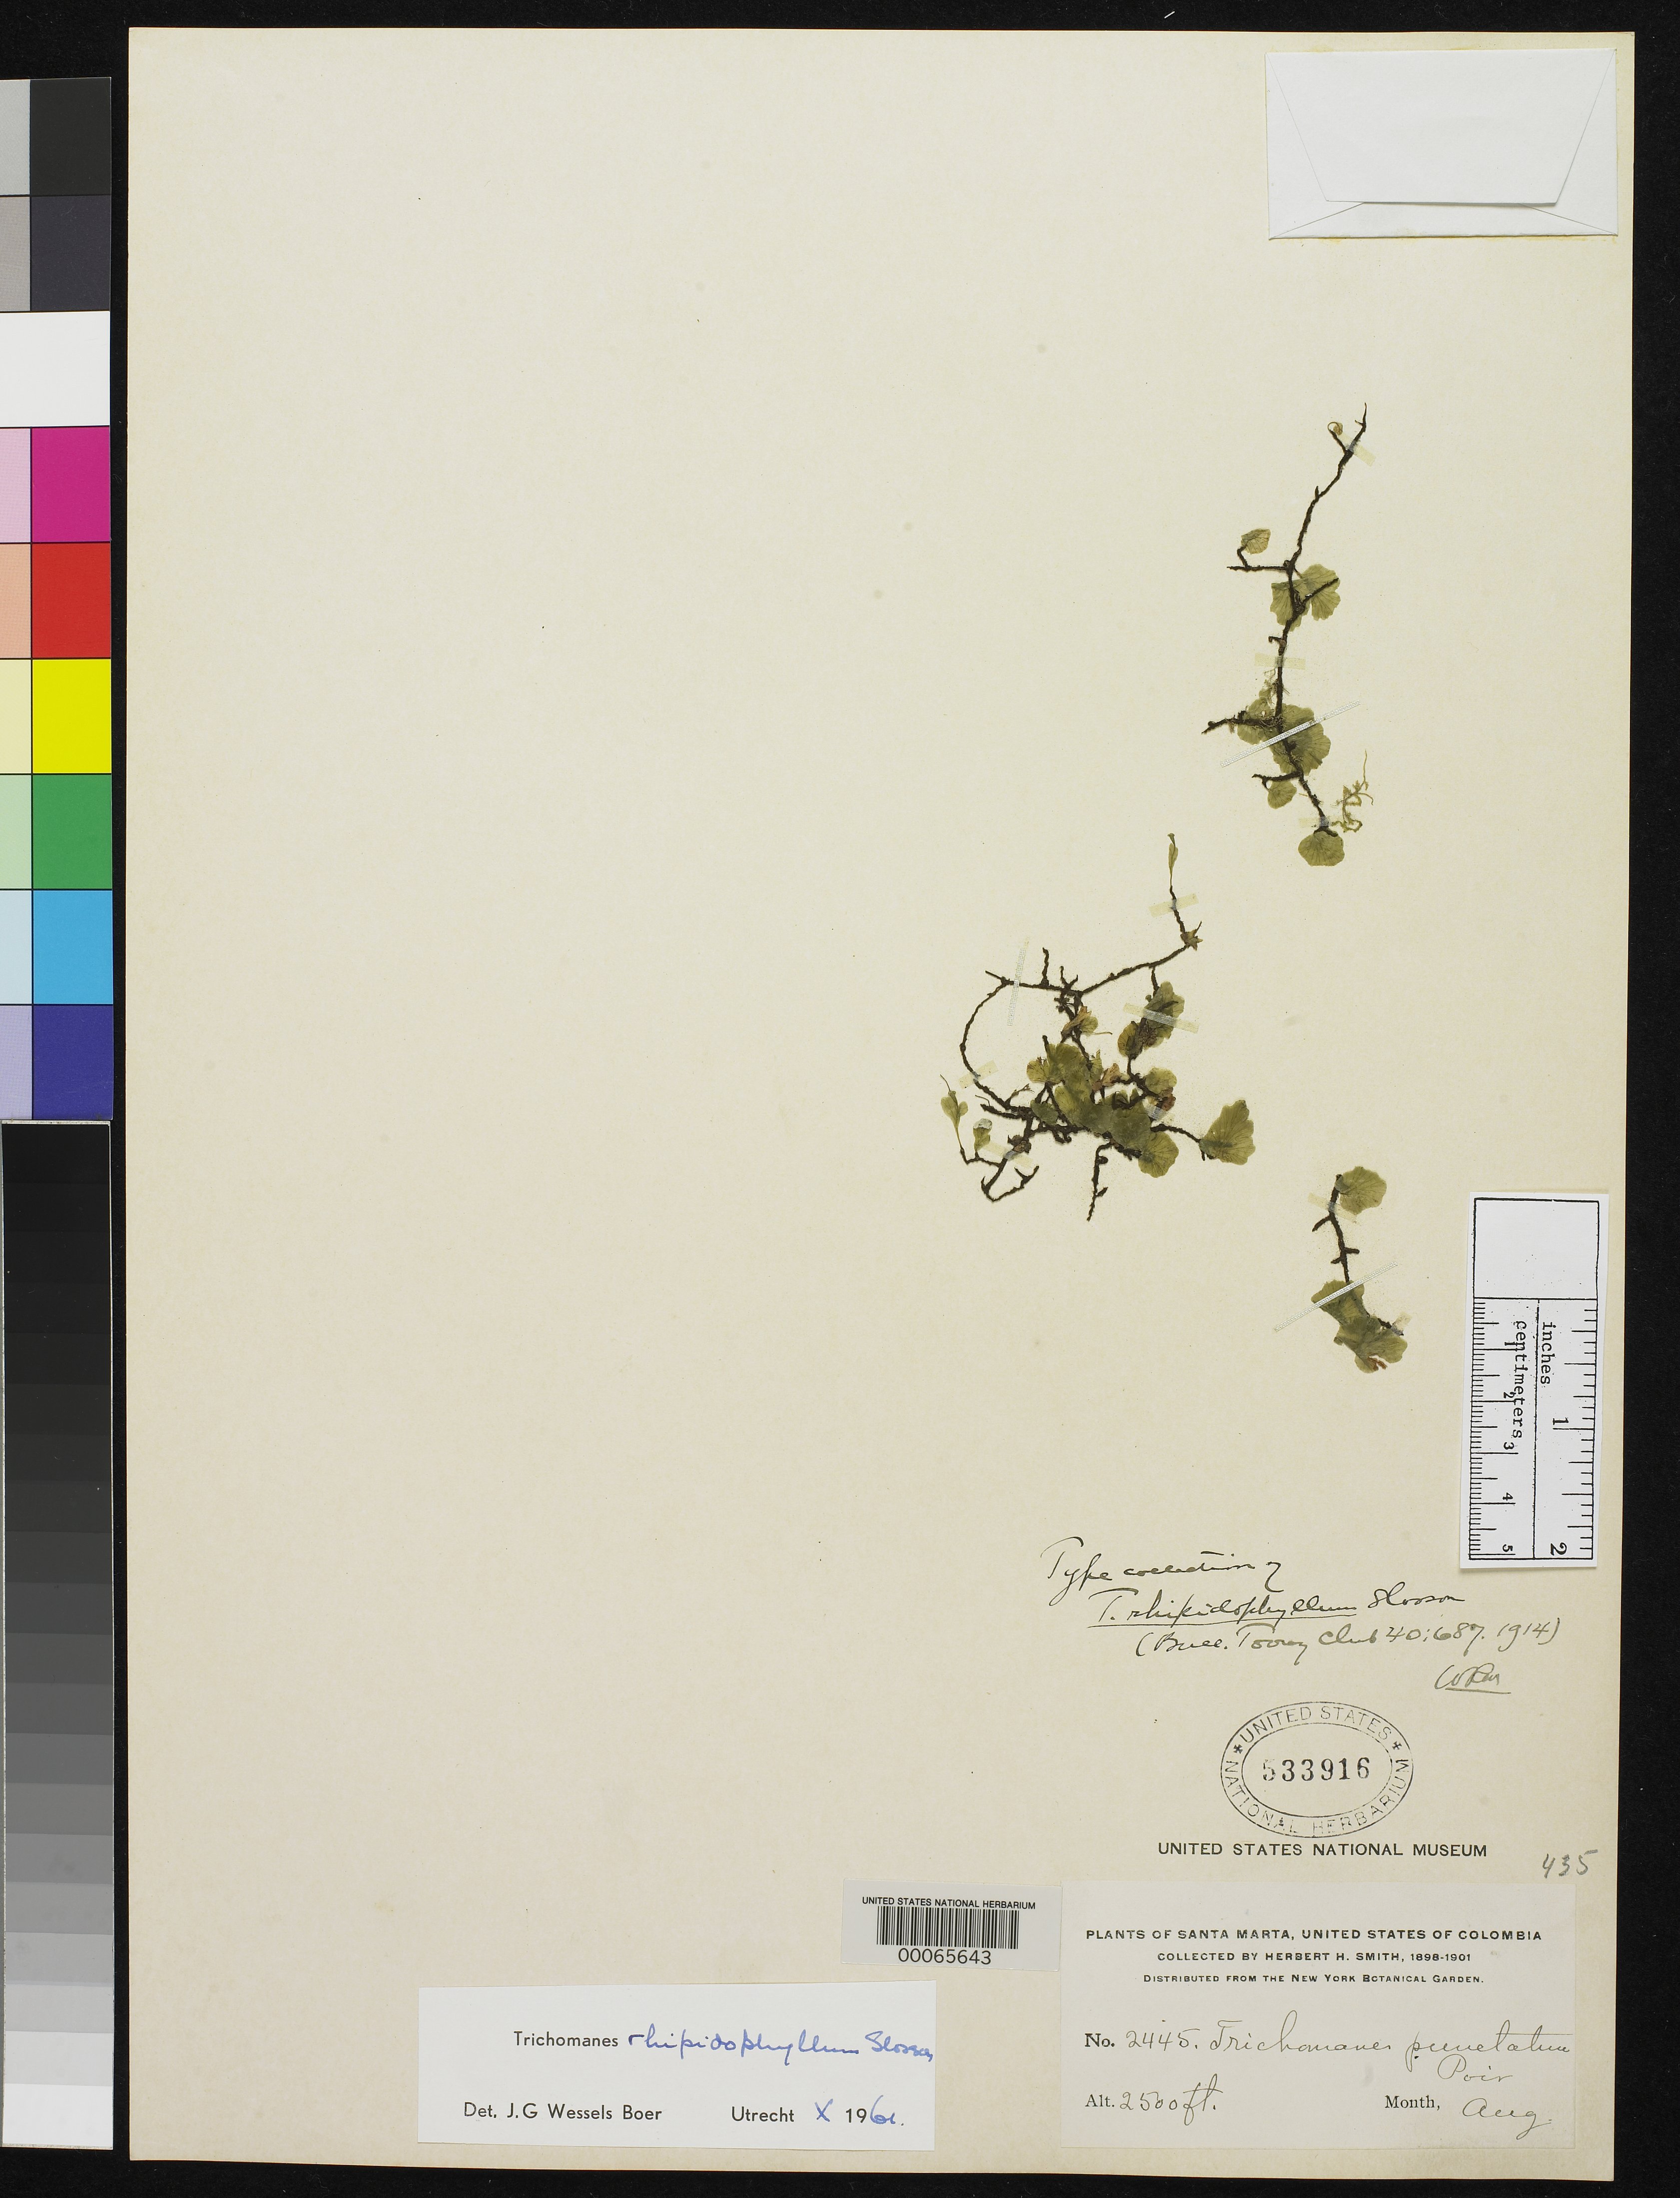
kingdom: Plantae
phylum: Tracheophyta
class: Polypodiopsida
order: Hymenophyllales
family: Hymenophyllaceae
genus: Trichomanes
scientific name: Trichomanes rhipidophyllum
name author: Sloss.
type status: Type Collection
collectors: Herbert H. Smith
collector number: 2445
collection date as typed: Aug 1898 to -- Aug 1901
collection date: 1898-08/1901-08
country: Colombia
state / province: Magdalena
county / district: Santa Marta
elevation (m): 762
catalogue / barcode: US 533916